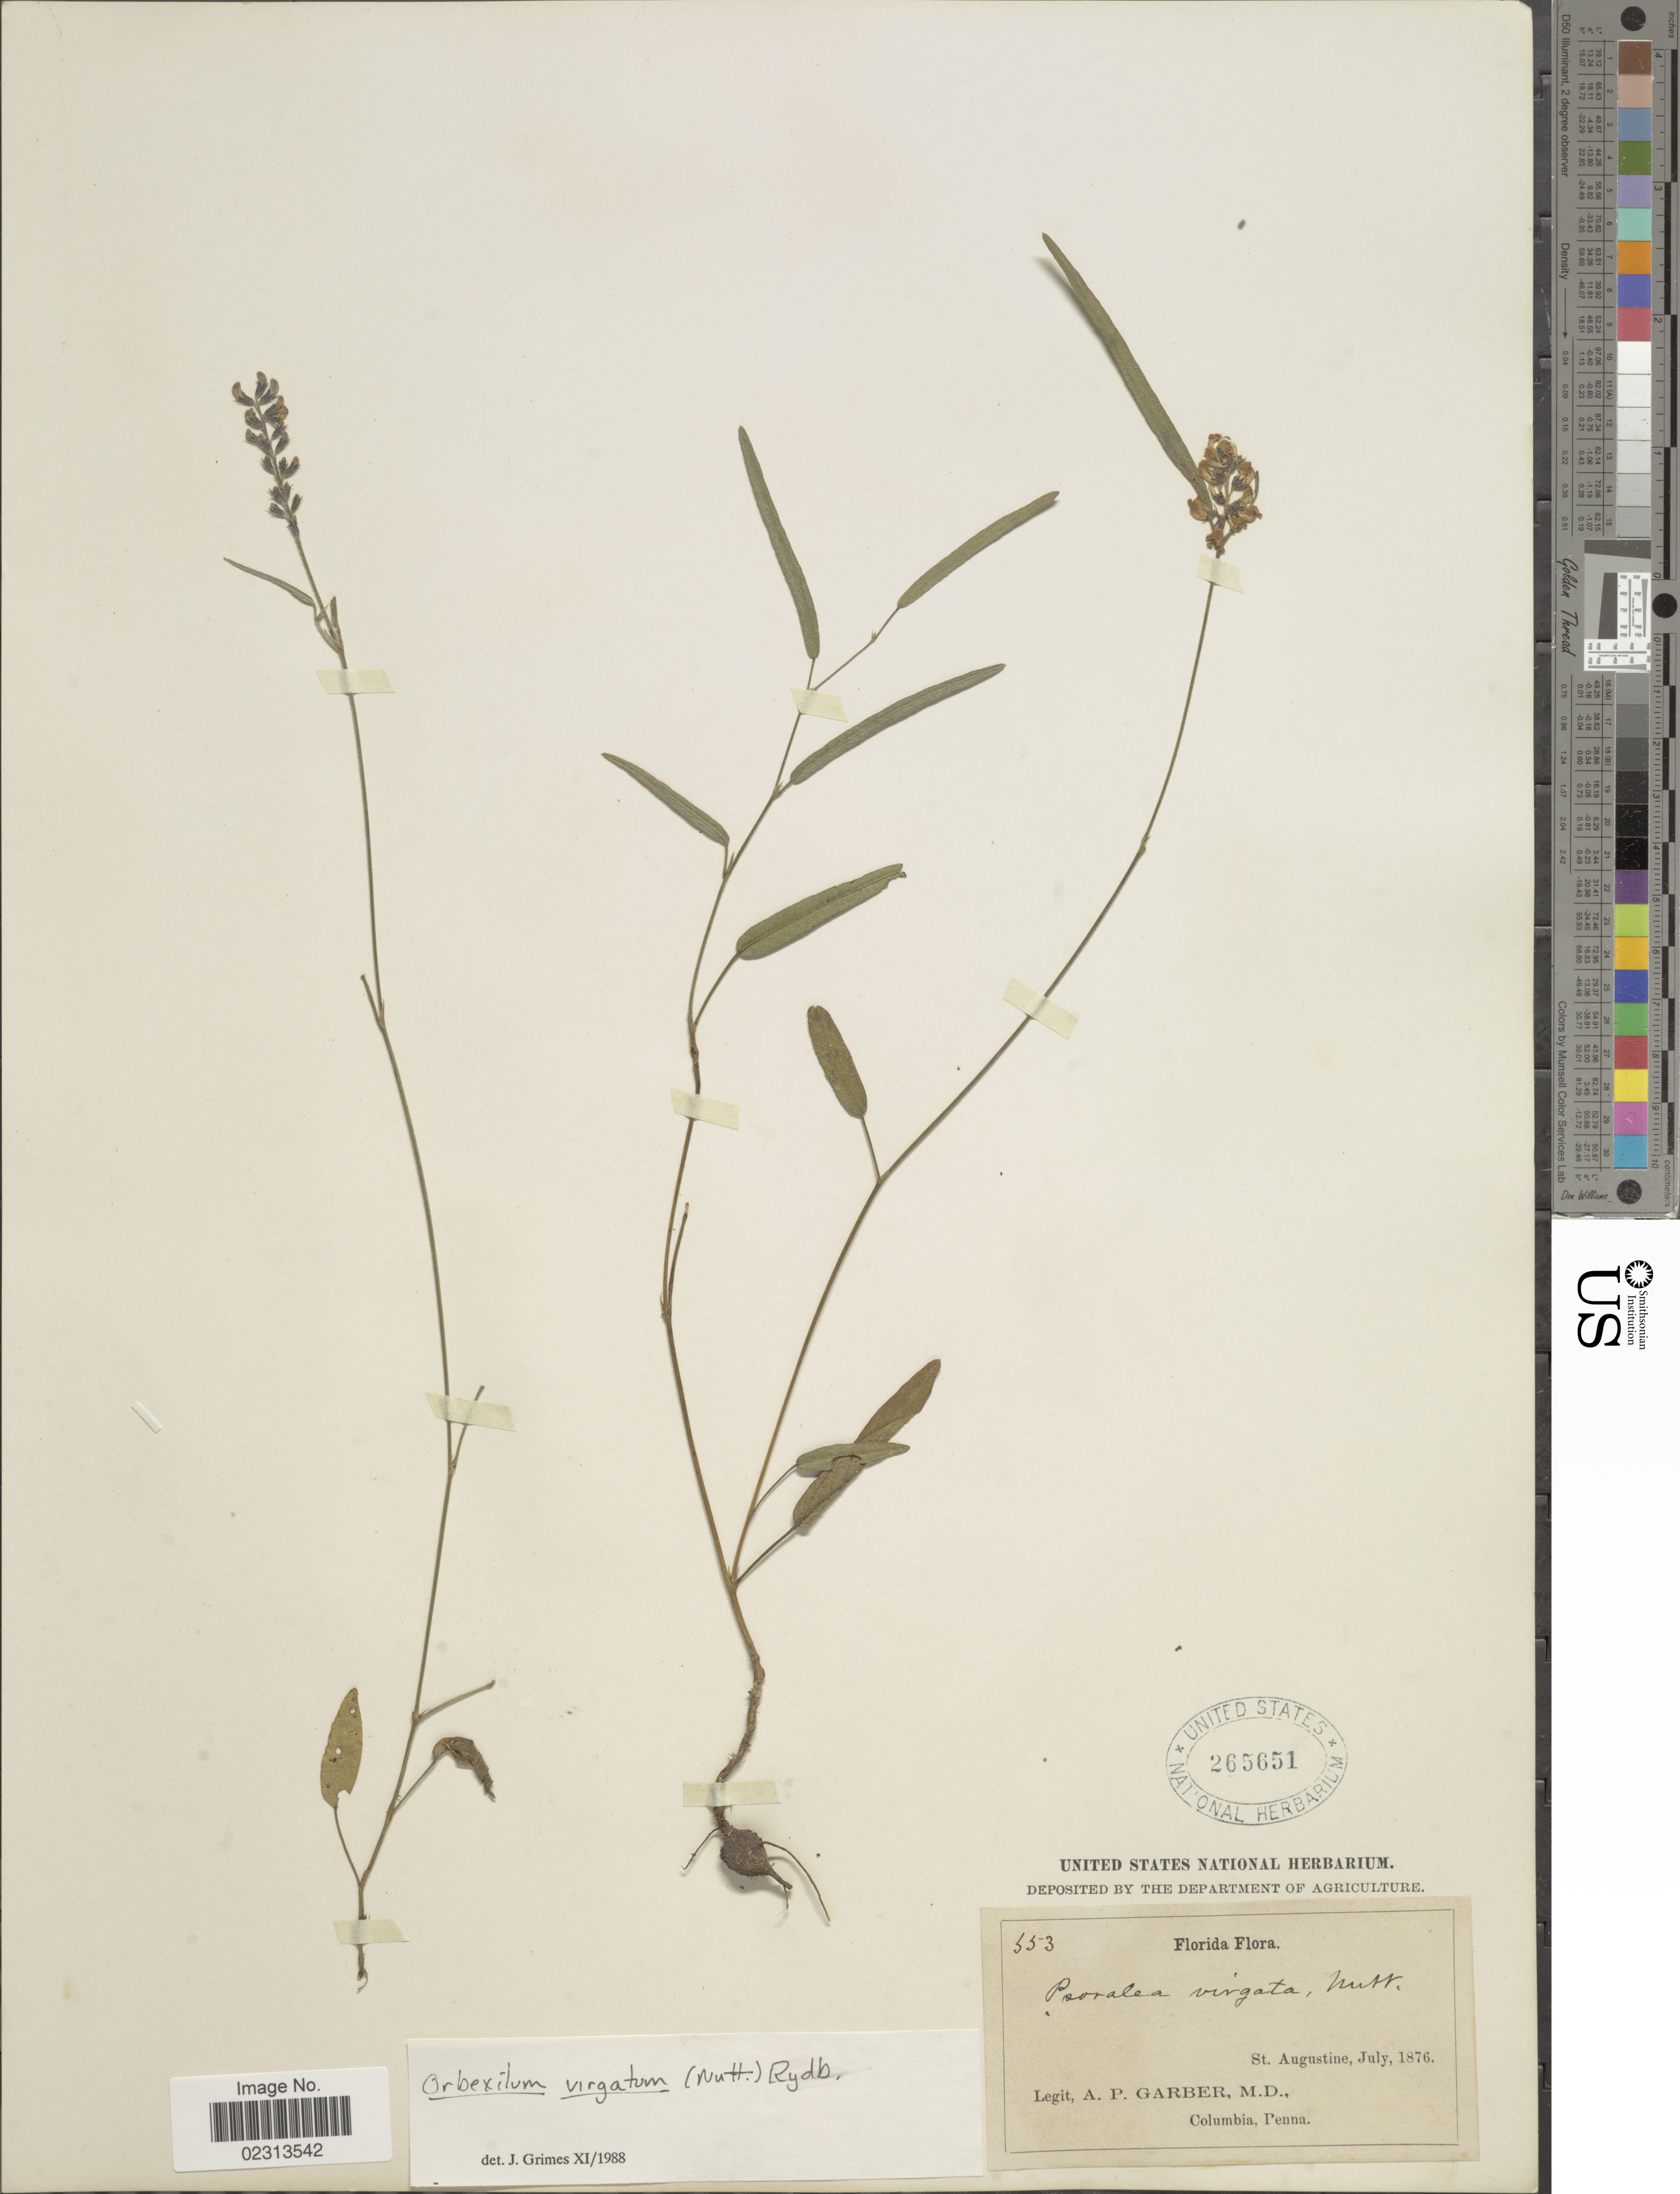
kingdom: Plantae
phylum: Tracheophyta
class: Magnoliopsida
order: Fabales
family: Fabaceae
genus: Orbexilum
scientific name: Orbexilum virgatum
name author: (Nutt.) Rydb.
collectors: A. P. Garber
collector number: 553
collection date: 1876-07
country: United States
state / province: Florida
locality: St. Augustine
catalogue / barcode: US 265651